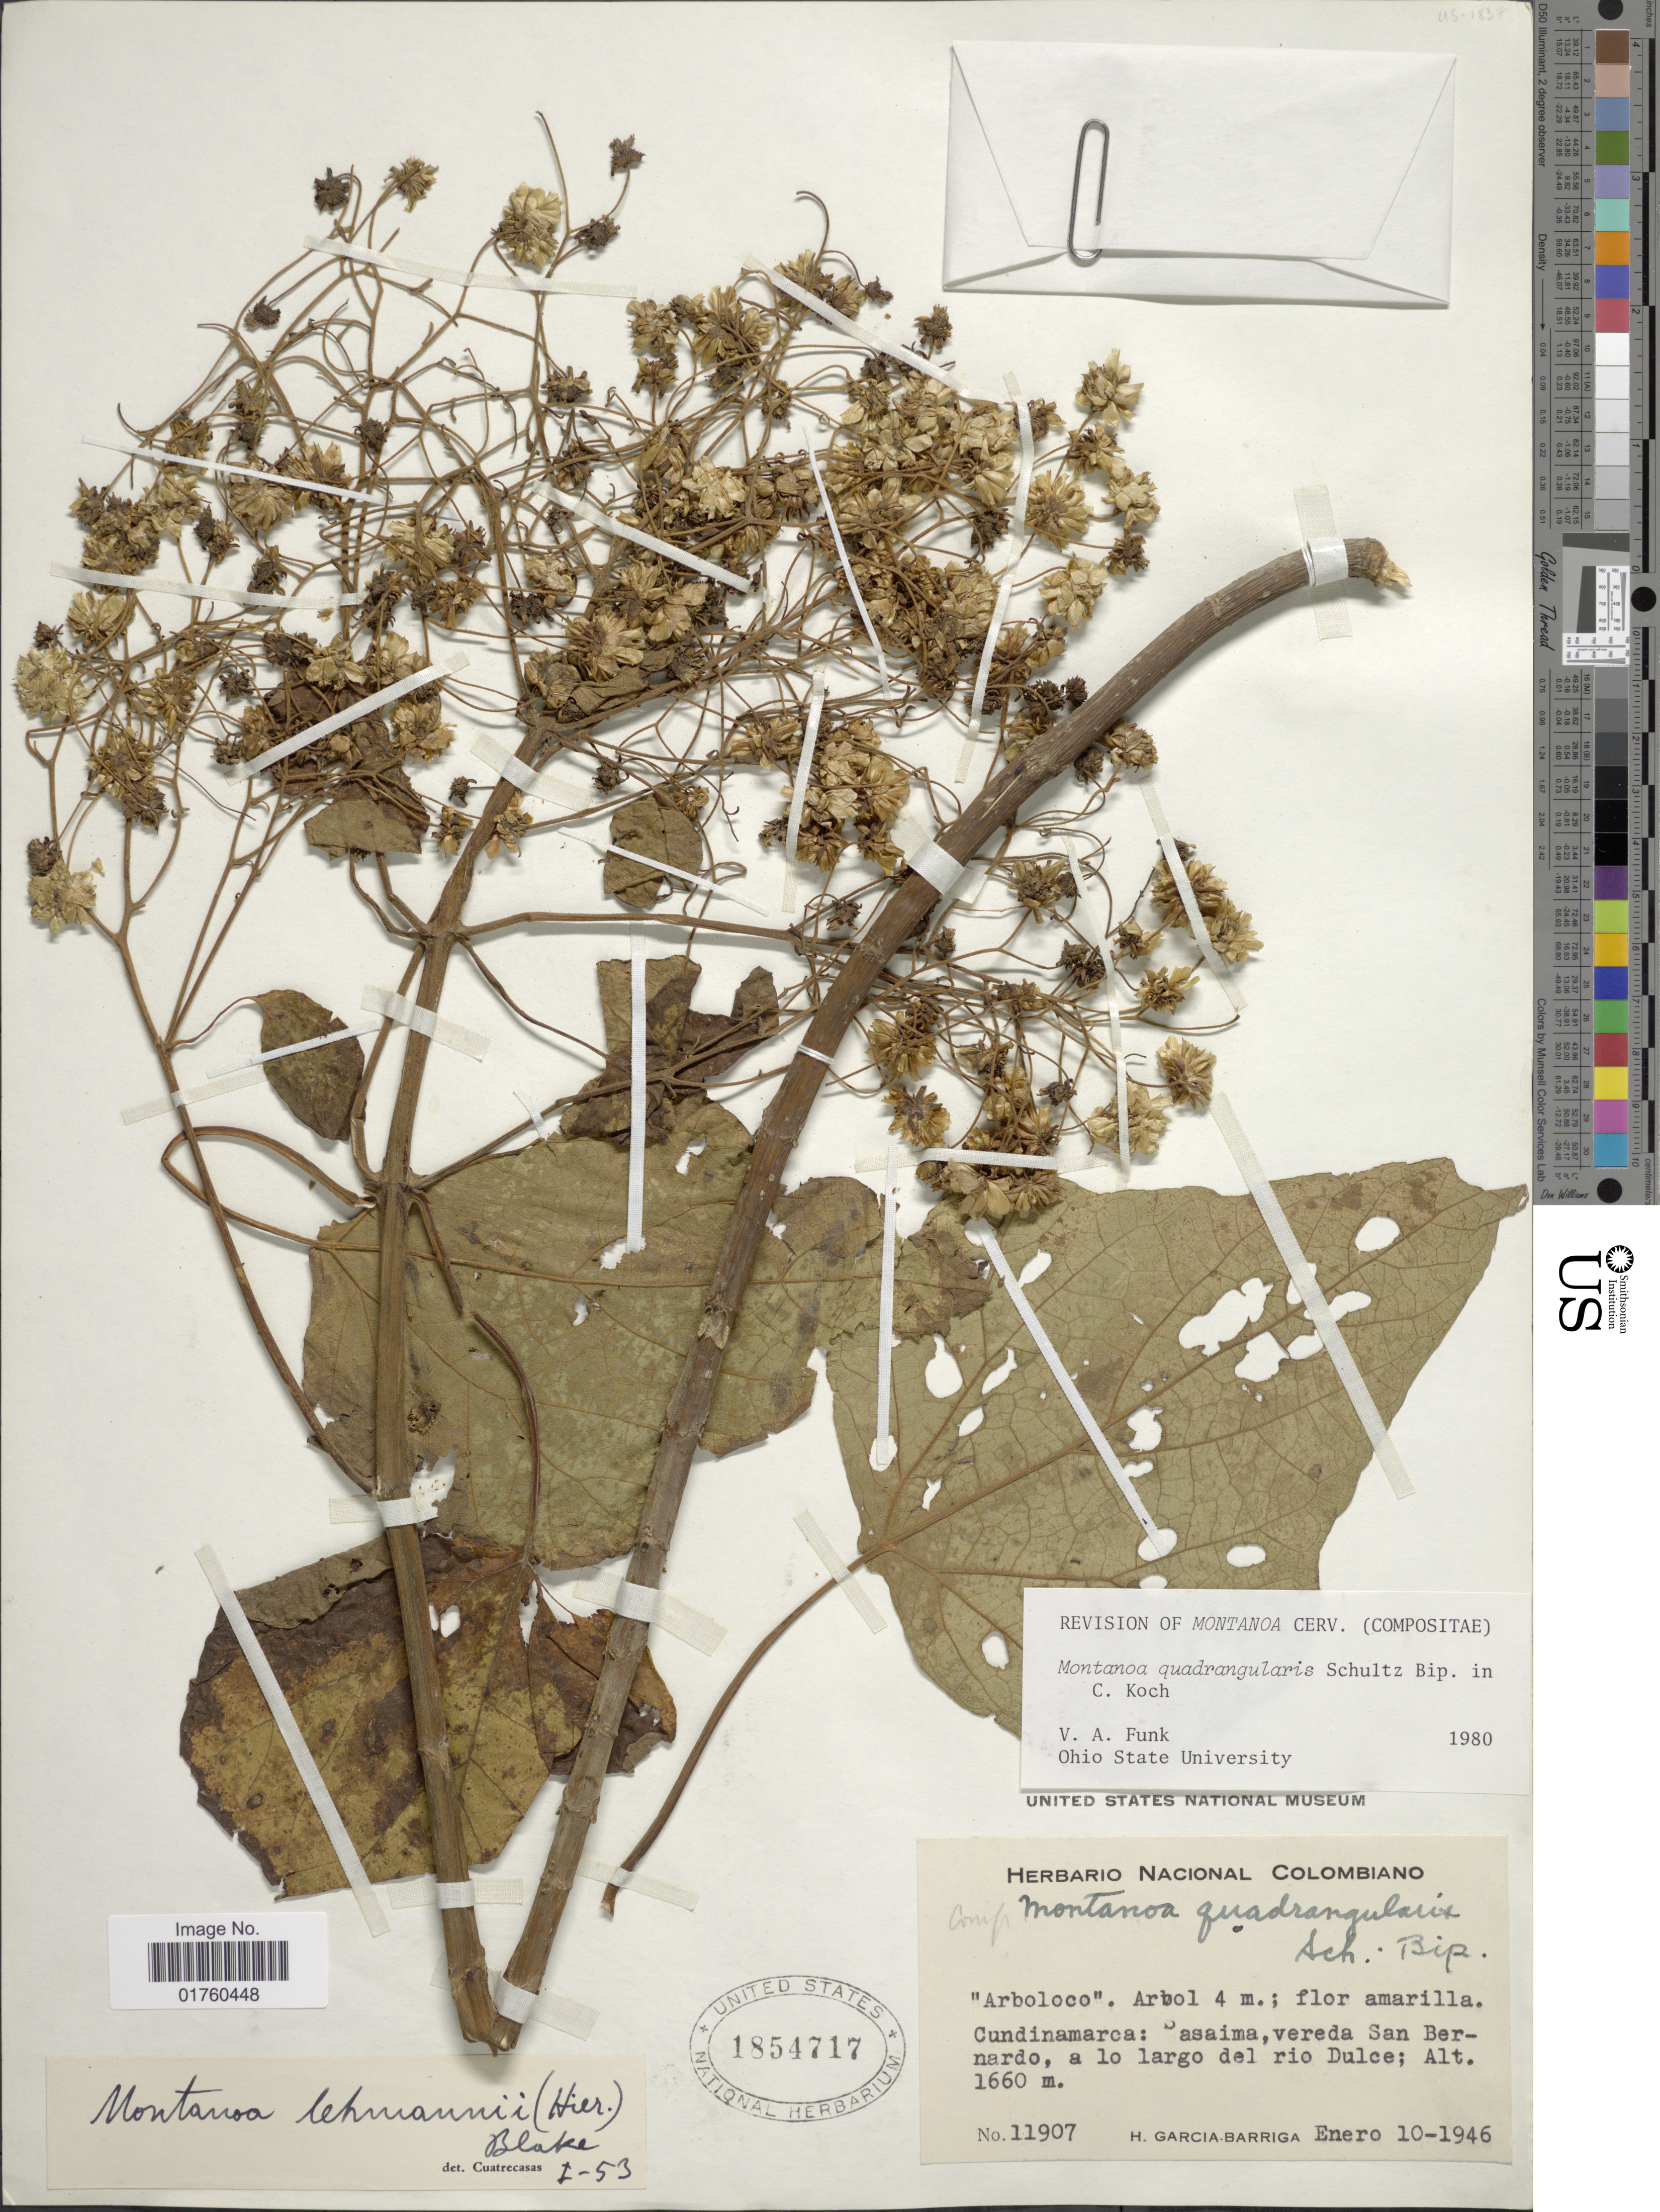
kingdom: Plantae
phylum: Tracheophyta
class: Magnoliopsida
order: Asterales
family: Asteraceae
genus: Montanoa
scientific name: Montanoa quadrangularis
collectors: H. García Barriga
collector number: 11907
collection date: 1946-01-10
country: Colombia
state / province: Cundinamarca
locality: Sasaima; Vereda de San Bernardo, a lo largo del rio Dulce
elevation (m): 1660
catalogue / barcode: US 1854717